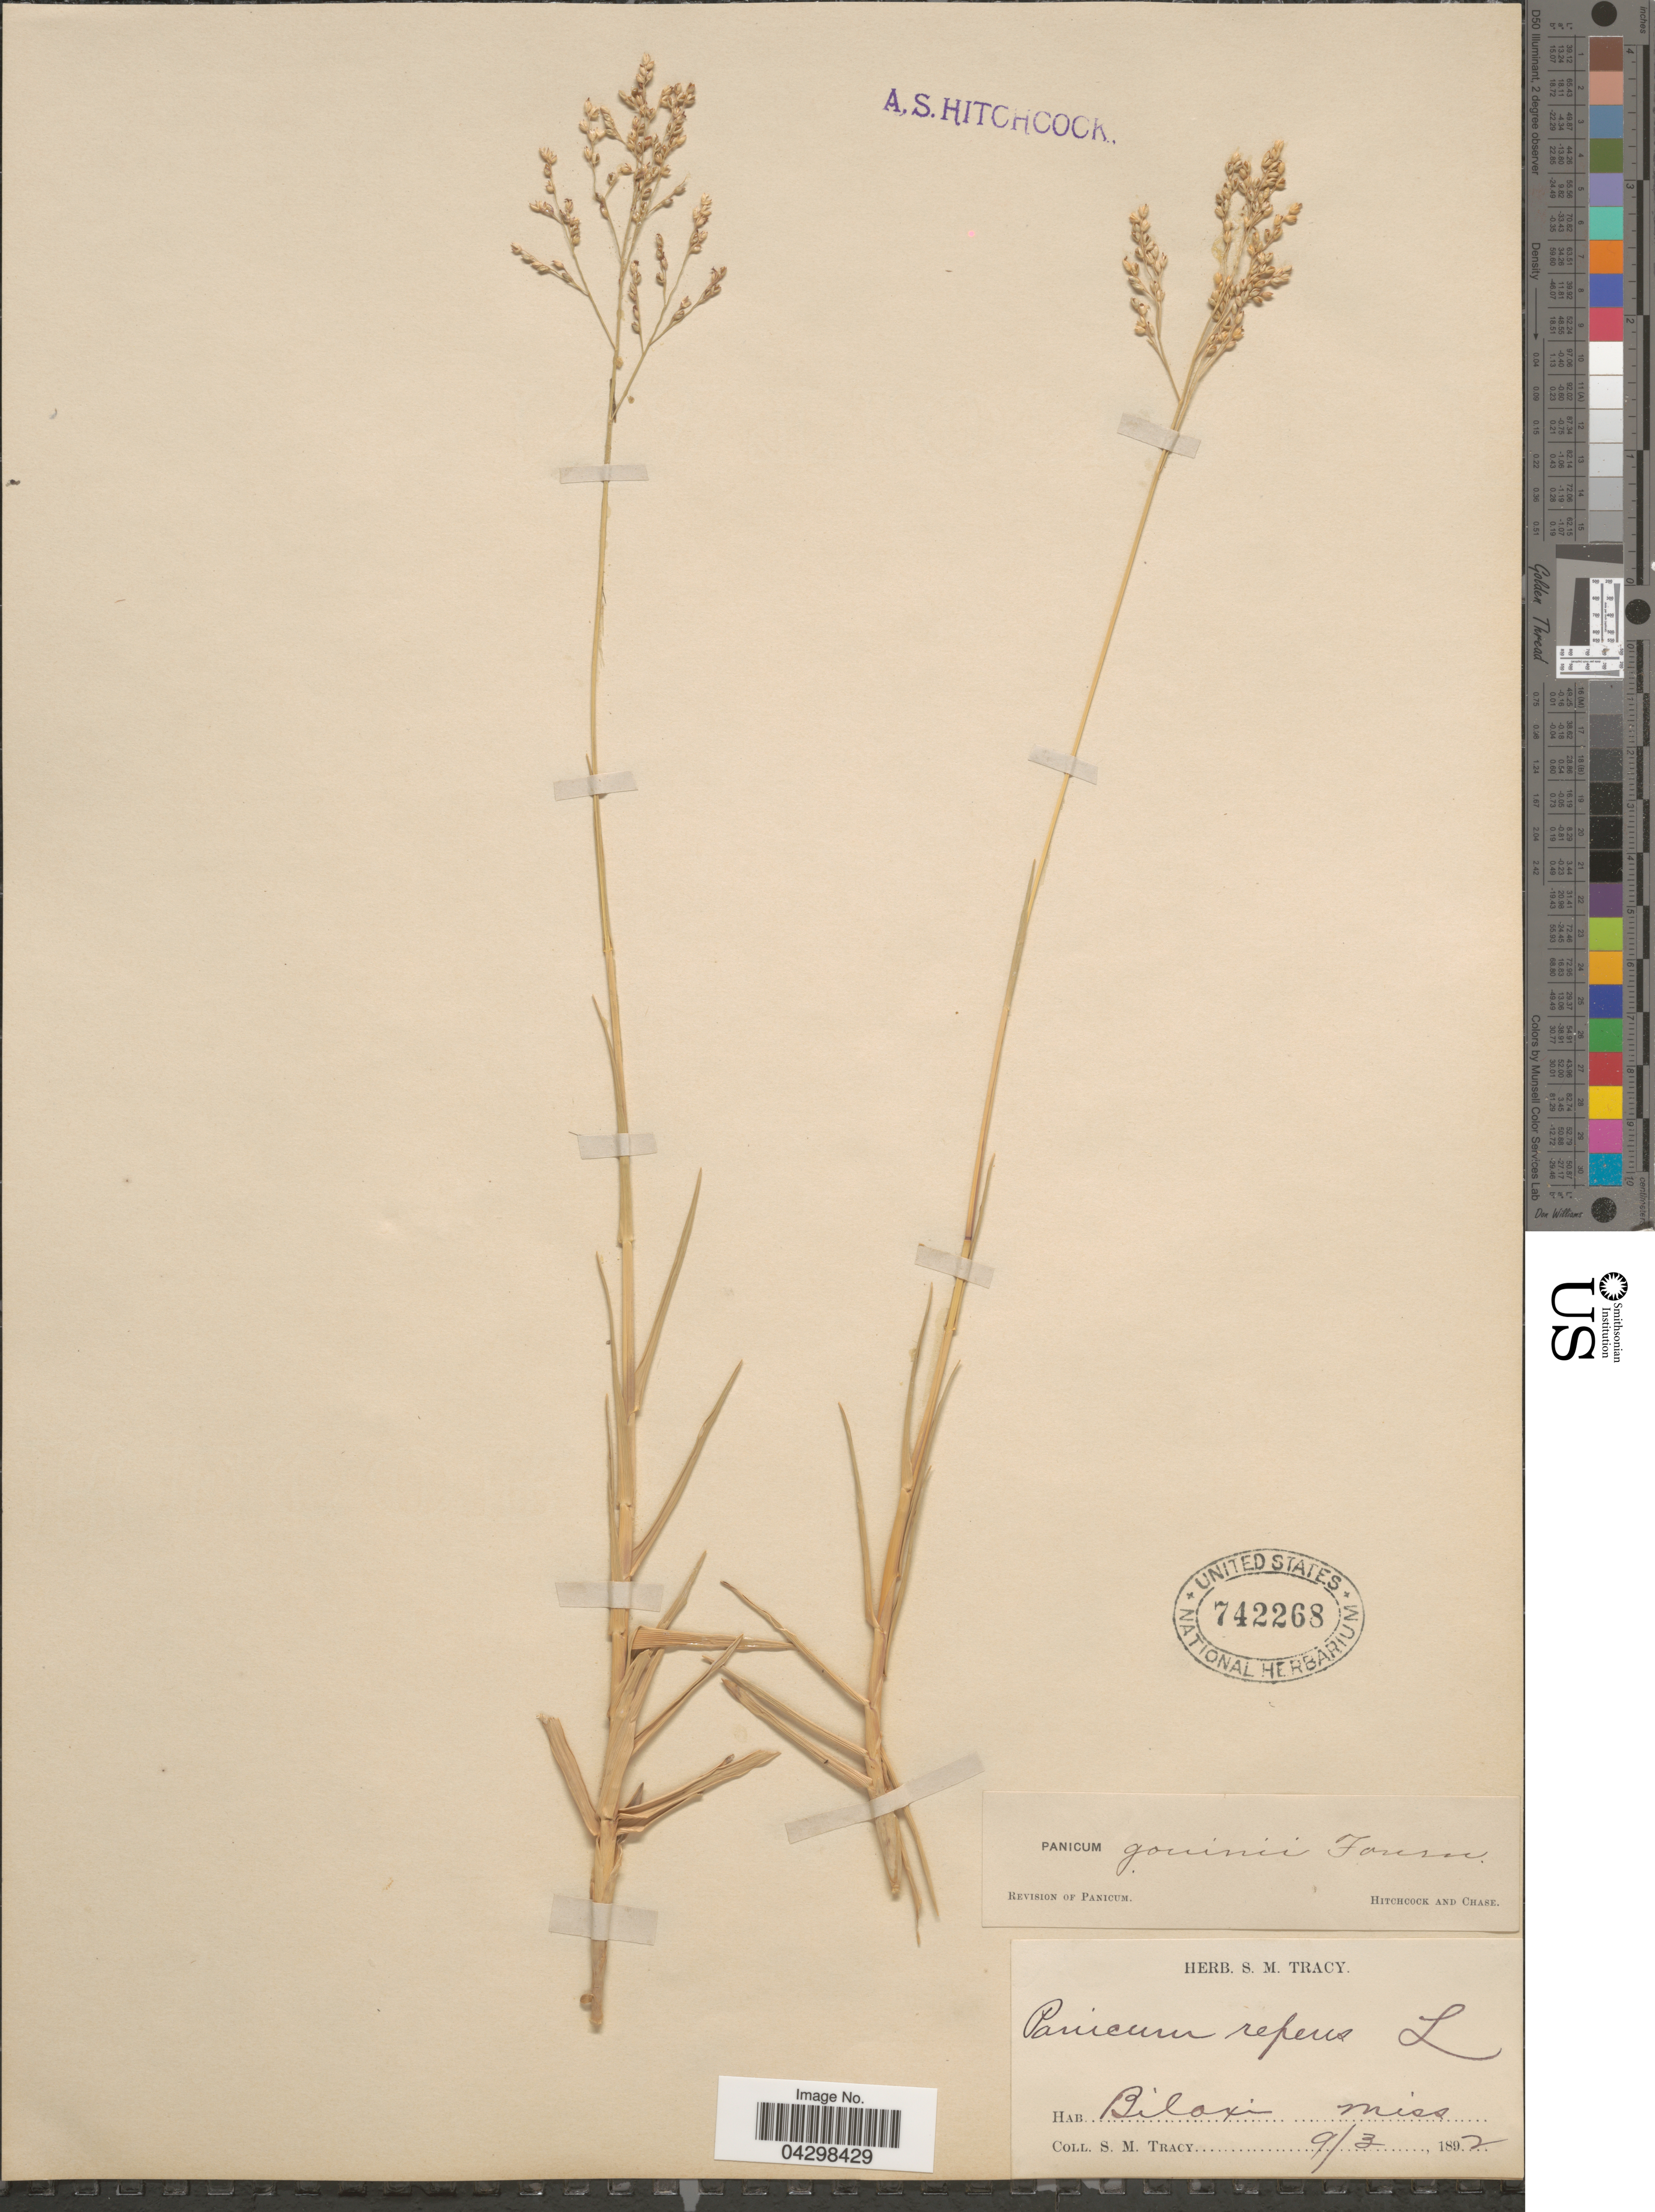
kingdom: Plantae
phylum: Tracheophyta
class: Liliopsida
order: Poales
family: Poaceae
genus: Panicum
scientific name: Panicum gouinii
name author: E. Fourn.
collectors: S. M. Tracy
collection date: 1892-09-03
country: United States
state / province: Mississippi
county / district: Harrison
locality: Biloxi.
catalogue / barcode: US 742268